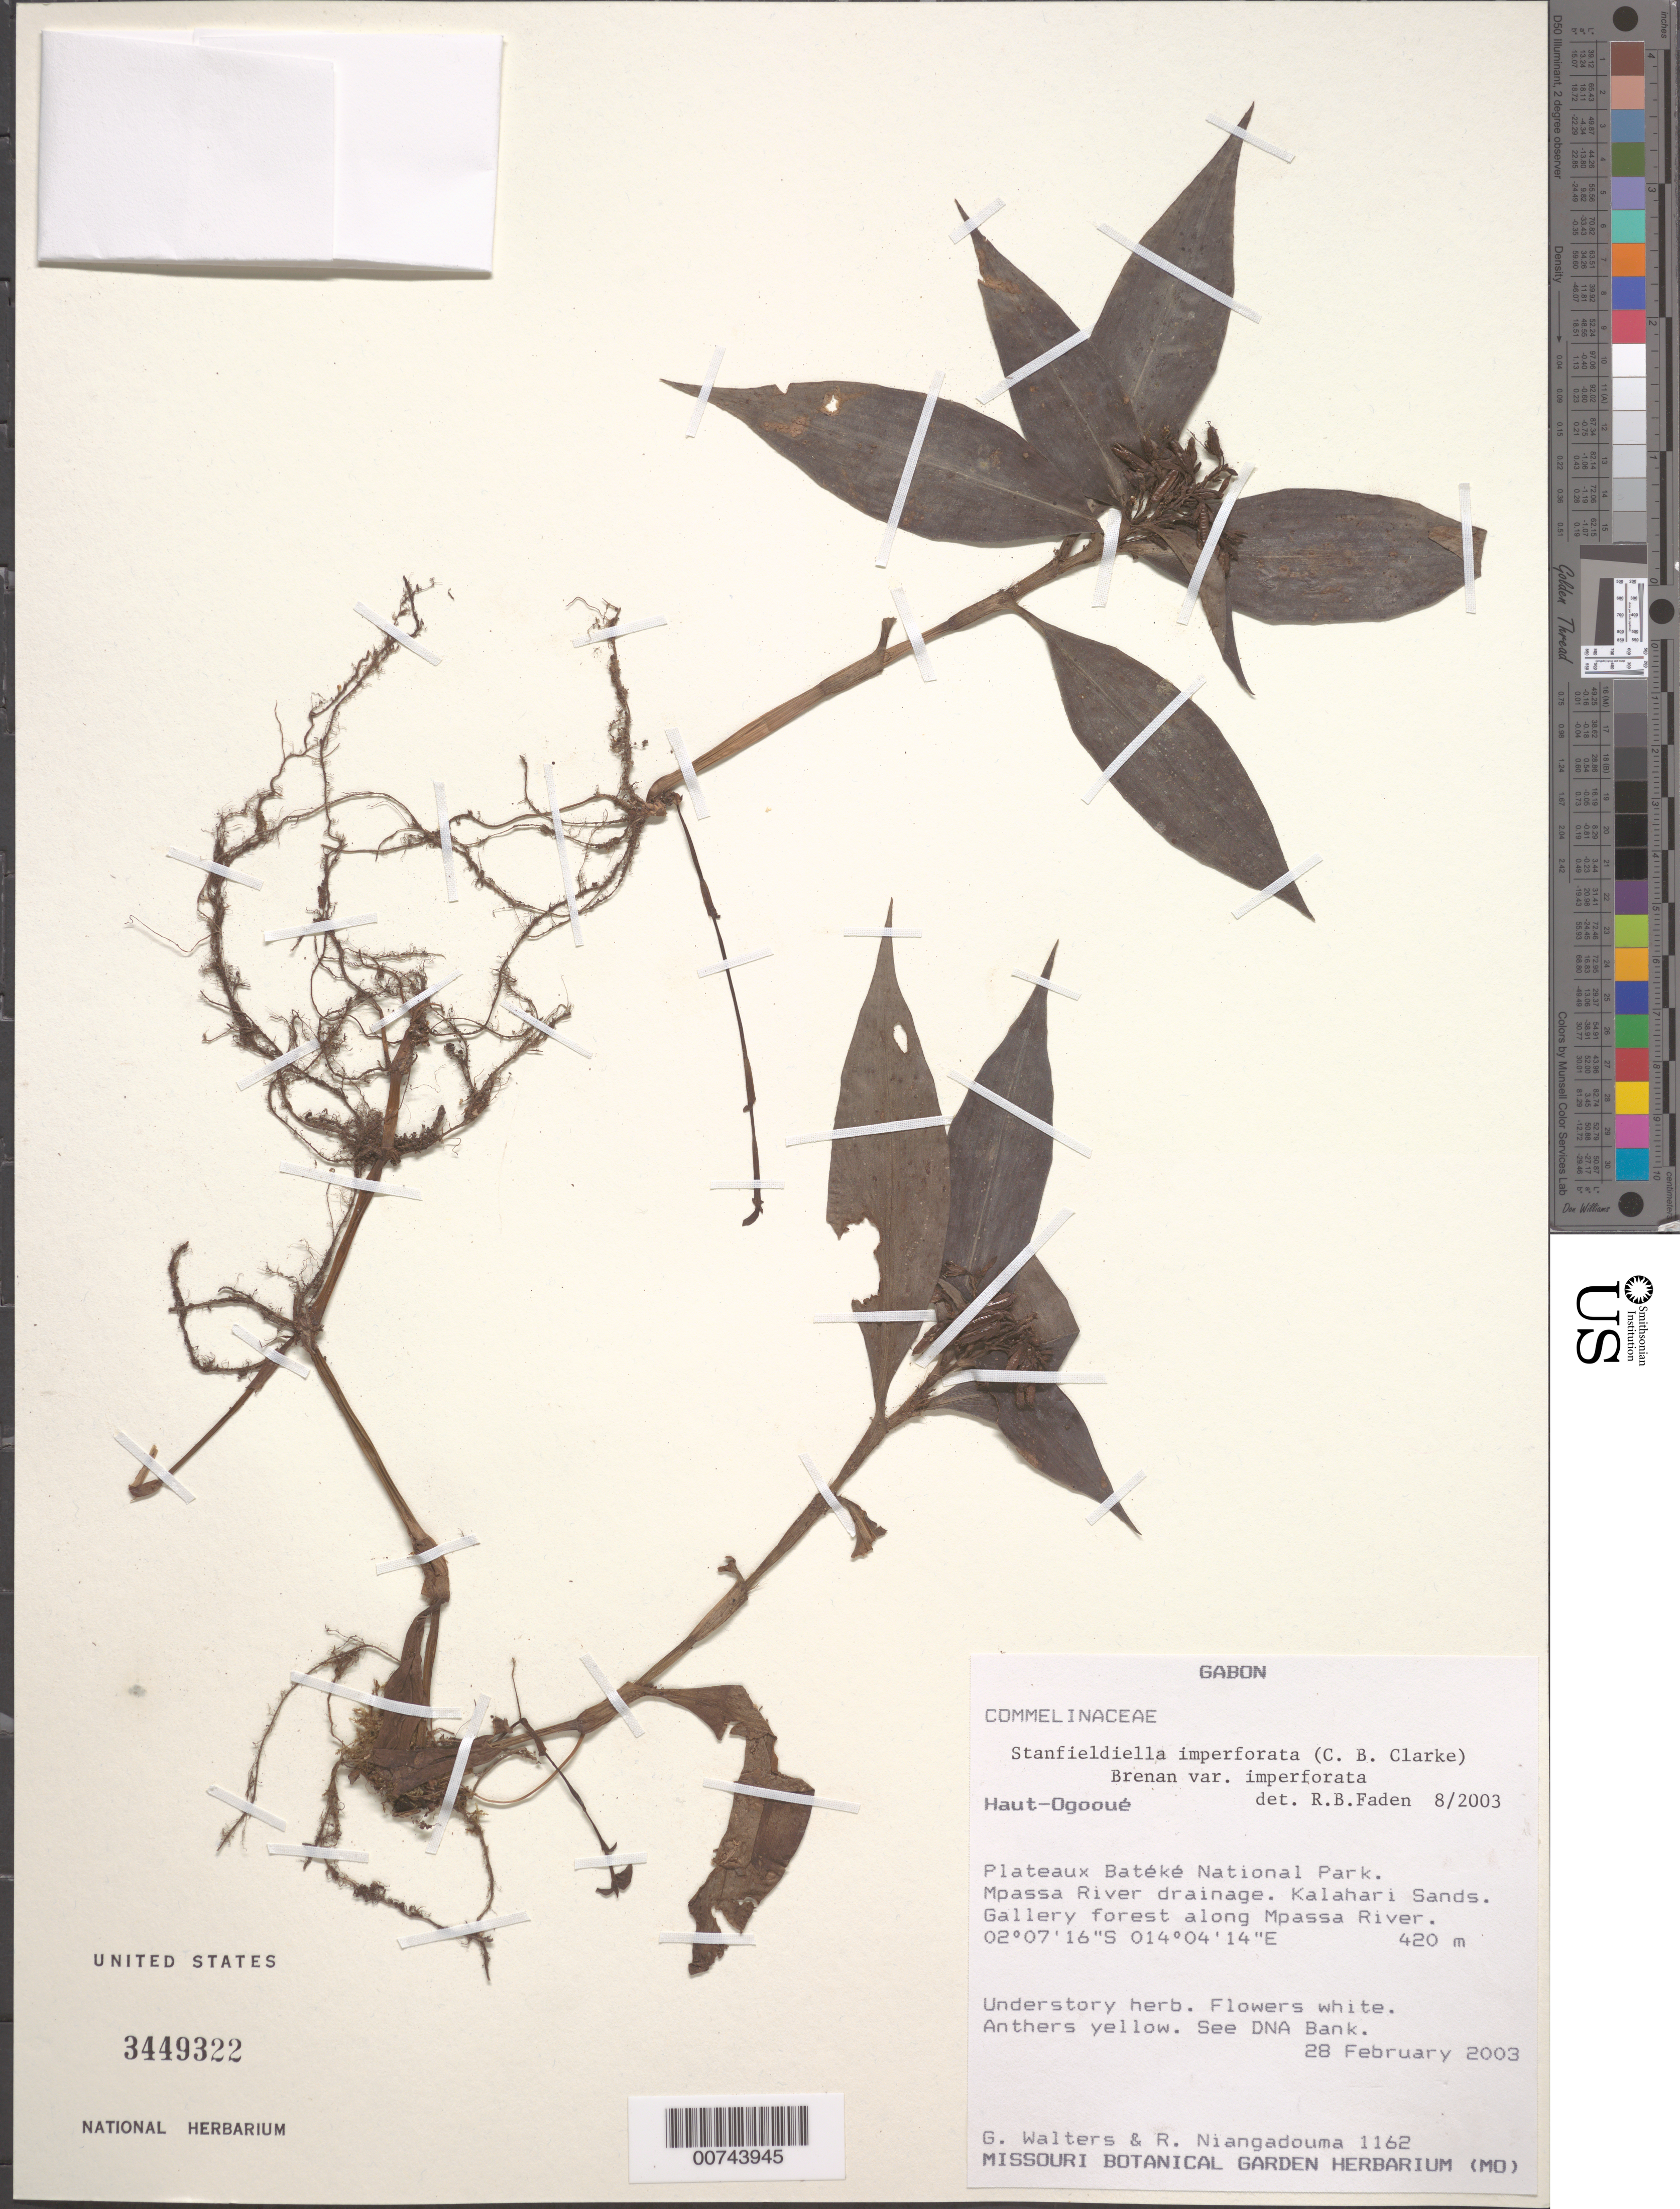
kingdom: Plantae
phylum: Tracheophyta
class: Liliopsida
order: Commelinales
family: Commelinaceae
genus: Stanfieldiella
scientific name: Stanfieldiella imperforata var. imperforata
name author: (C.B. Clarke) Brenan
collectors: G. Walters & R. Niangadouma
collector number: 1162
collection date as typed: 28 Feb 2003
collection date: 2003-02-28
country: Gabon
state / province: Haut-Ogooue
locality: Plateaux Bateke National Park, Mpassa River drainage.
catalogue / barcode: US 3449322